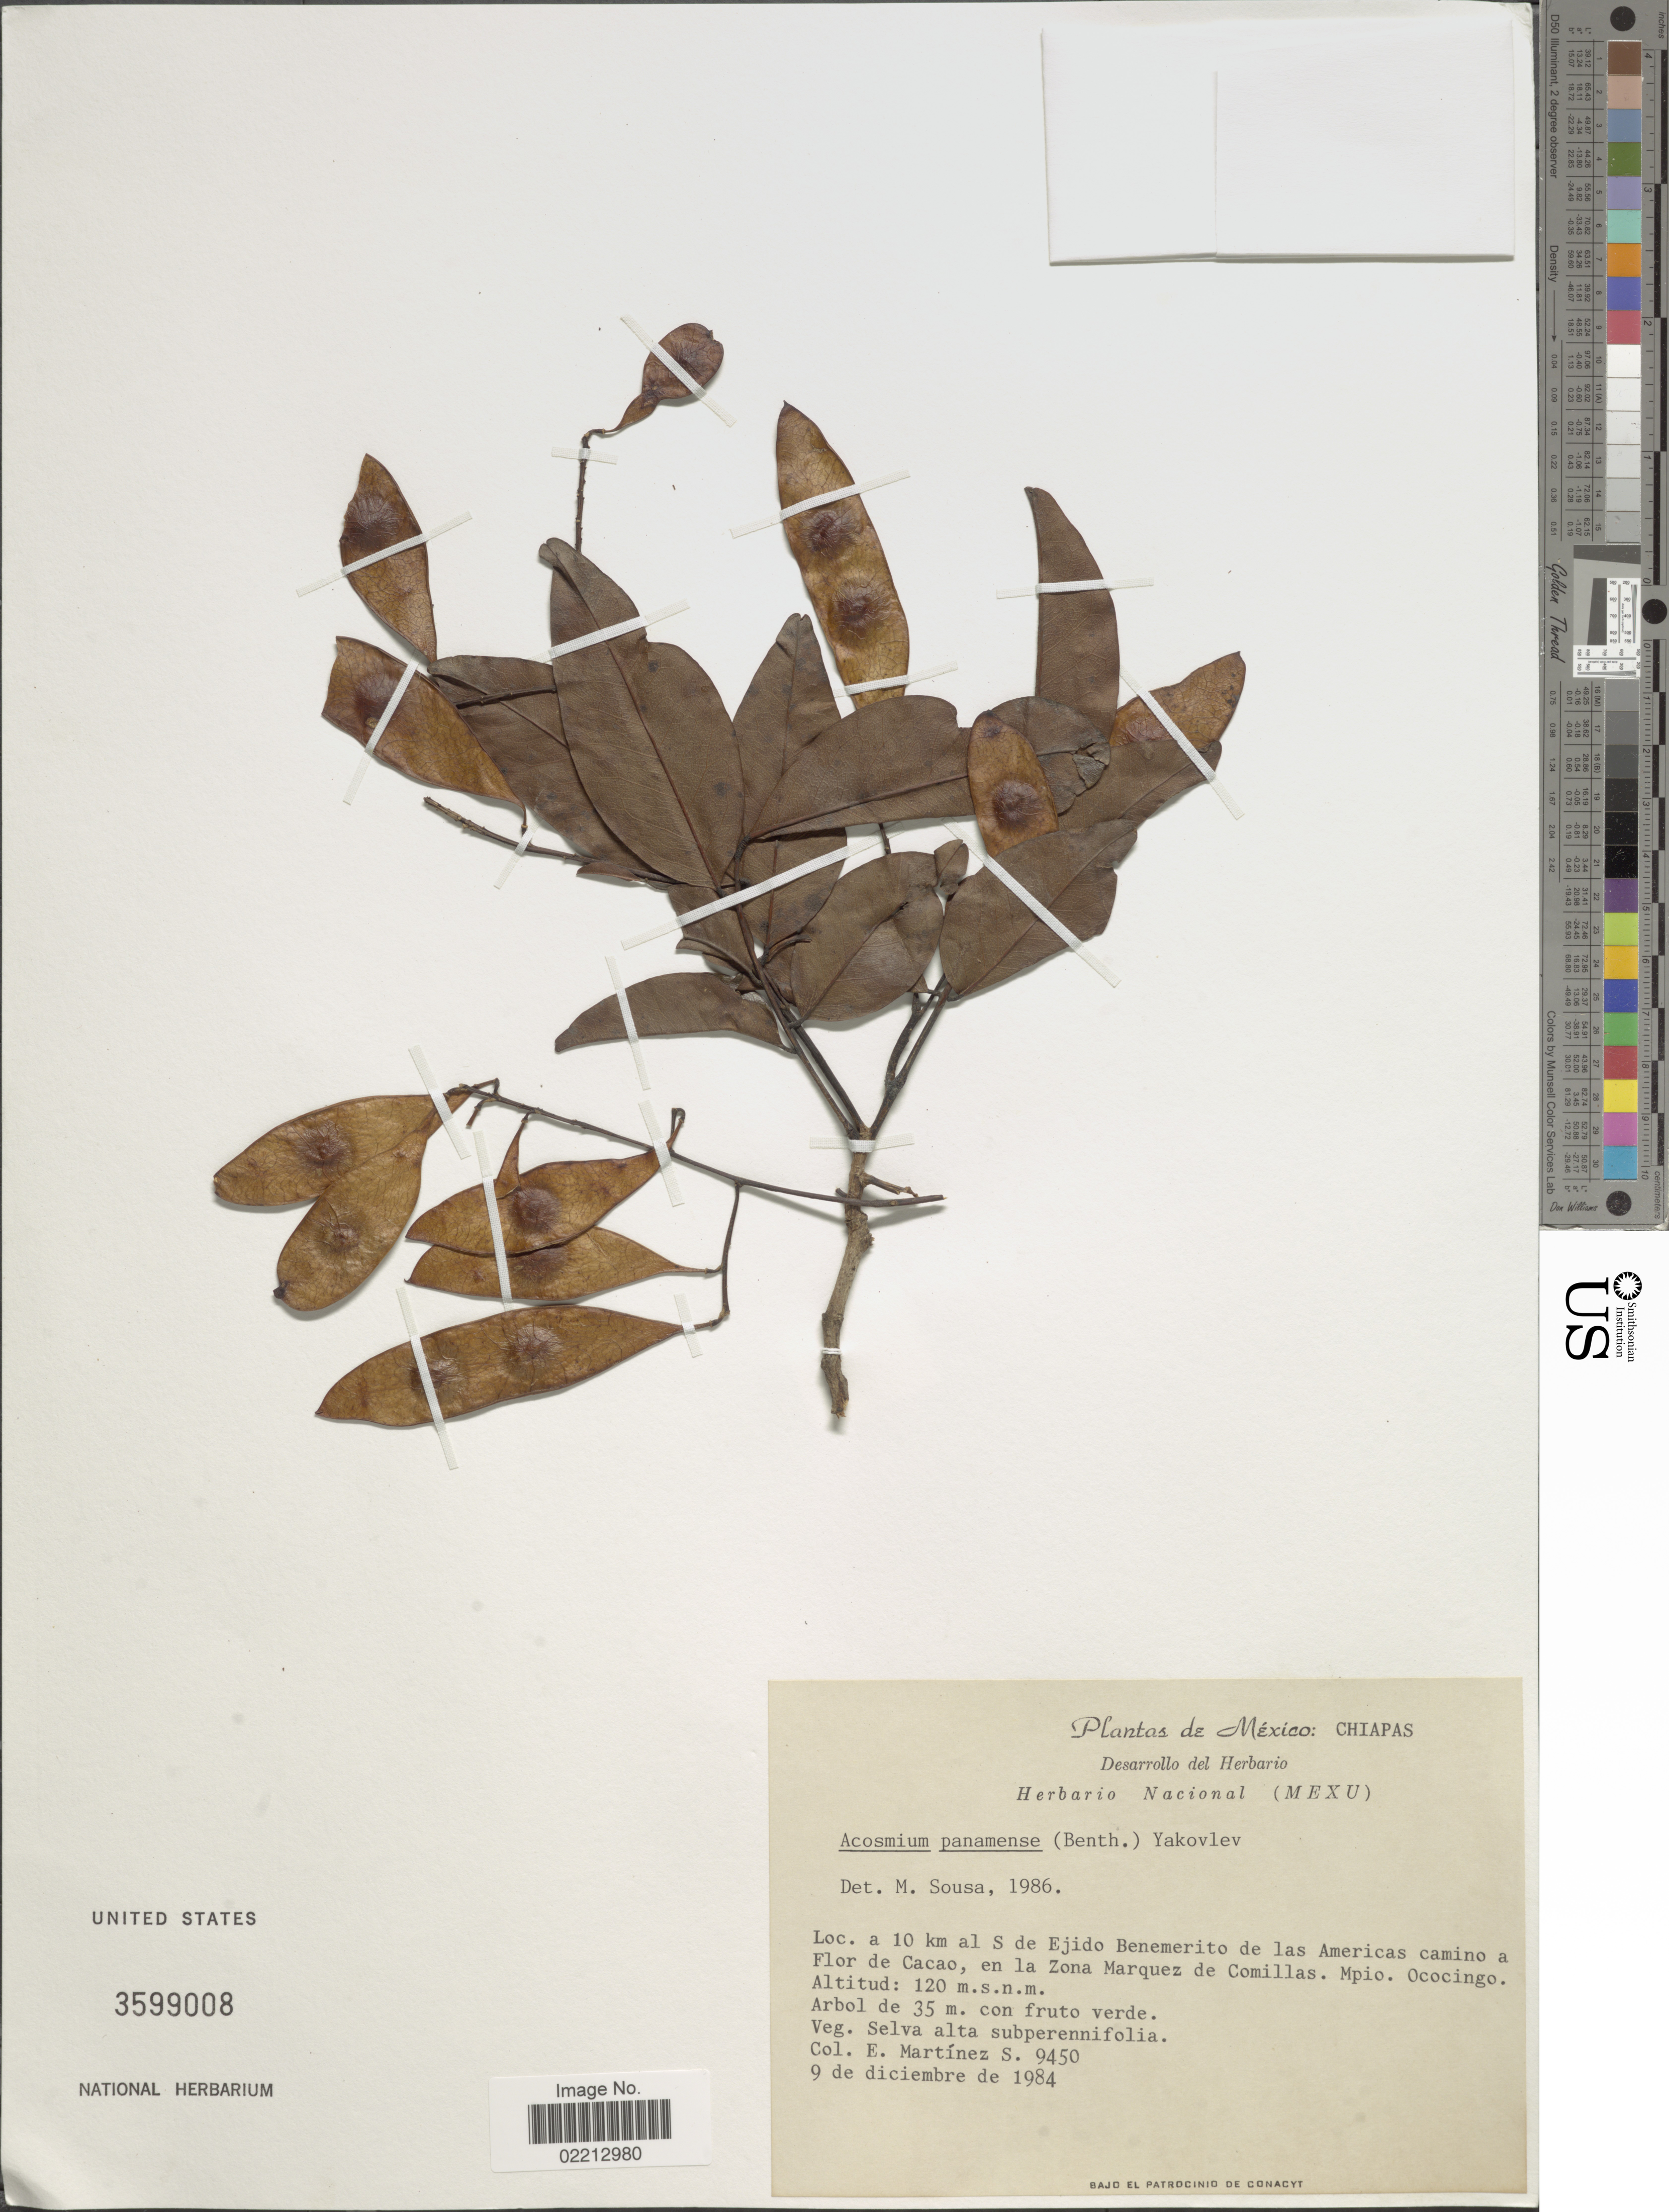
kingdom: Plantae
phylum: Tracheophyta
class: Magnoliopsida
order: Fabales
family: Fabaceae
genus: Acosmium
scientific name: Acosmium panamense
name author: (Benth.) Yakovlev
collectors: E. M. Martínez S.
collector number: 9450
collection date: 1984-12-09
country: Mexico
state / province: Chiapas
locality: A 10 km al S de Ejido Benemerito de las Americas camino a Flor de Cacao, en la Zona Marquez de Comillas. Mpio Ococingo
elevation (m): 120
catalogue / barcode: US 3599008